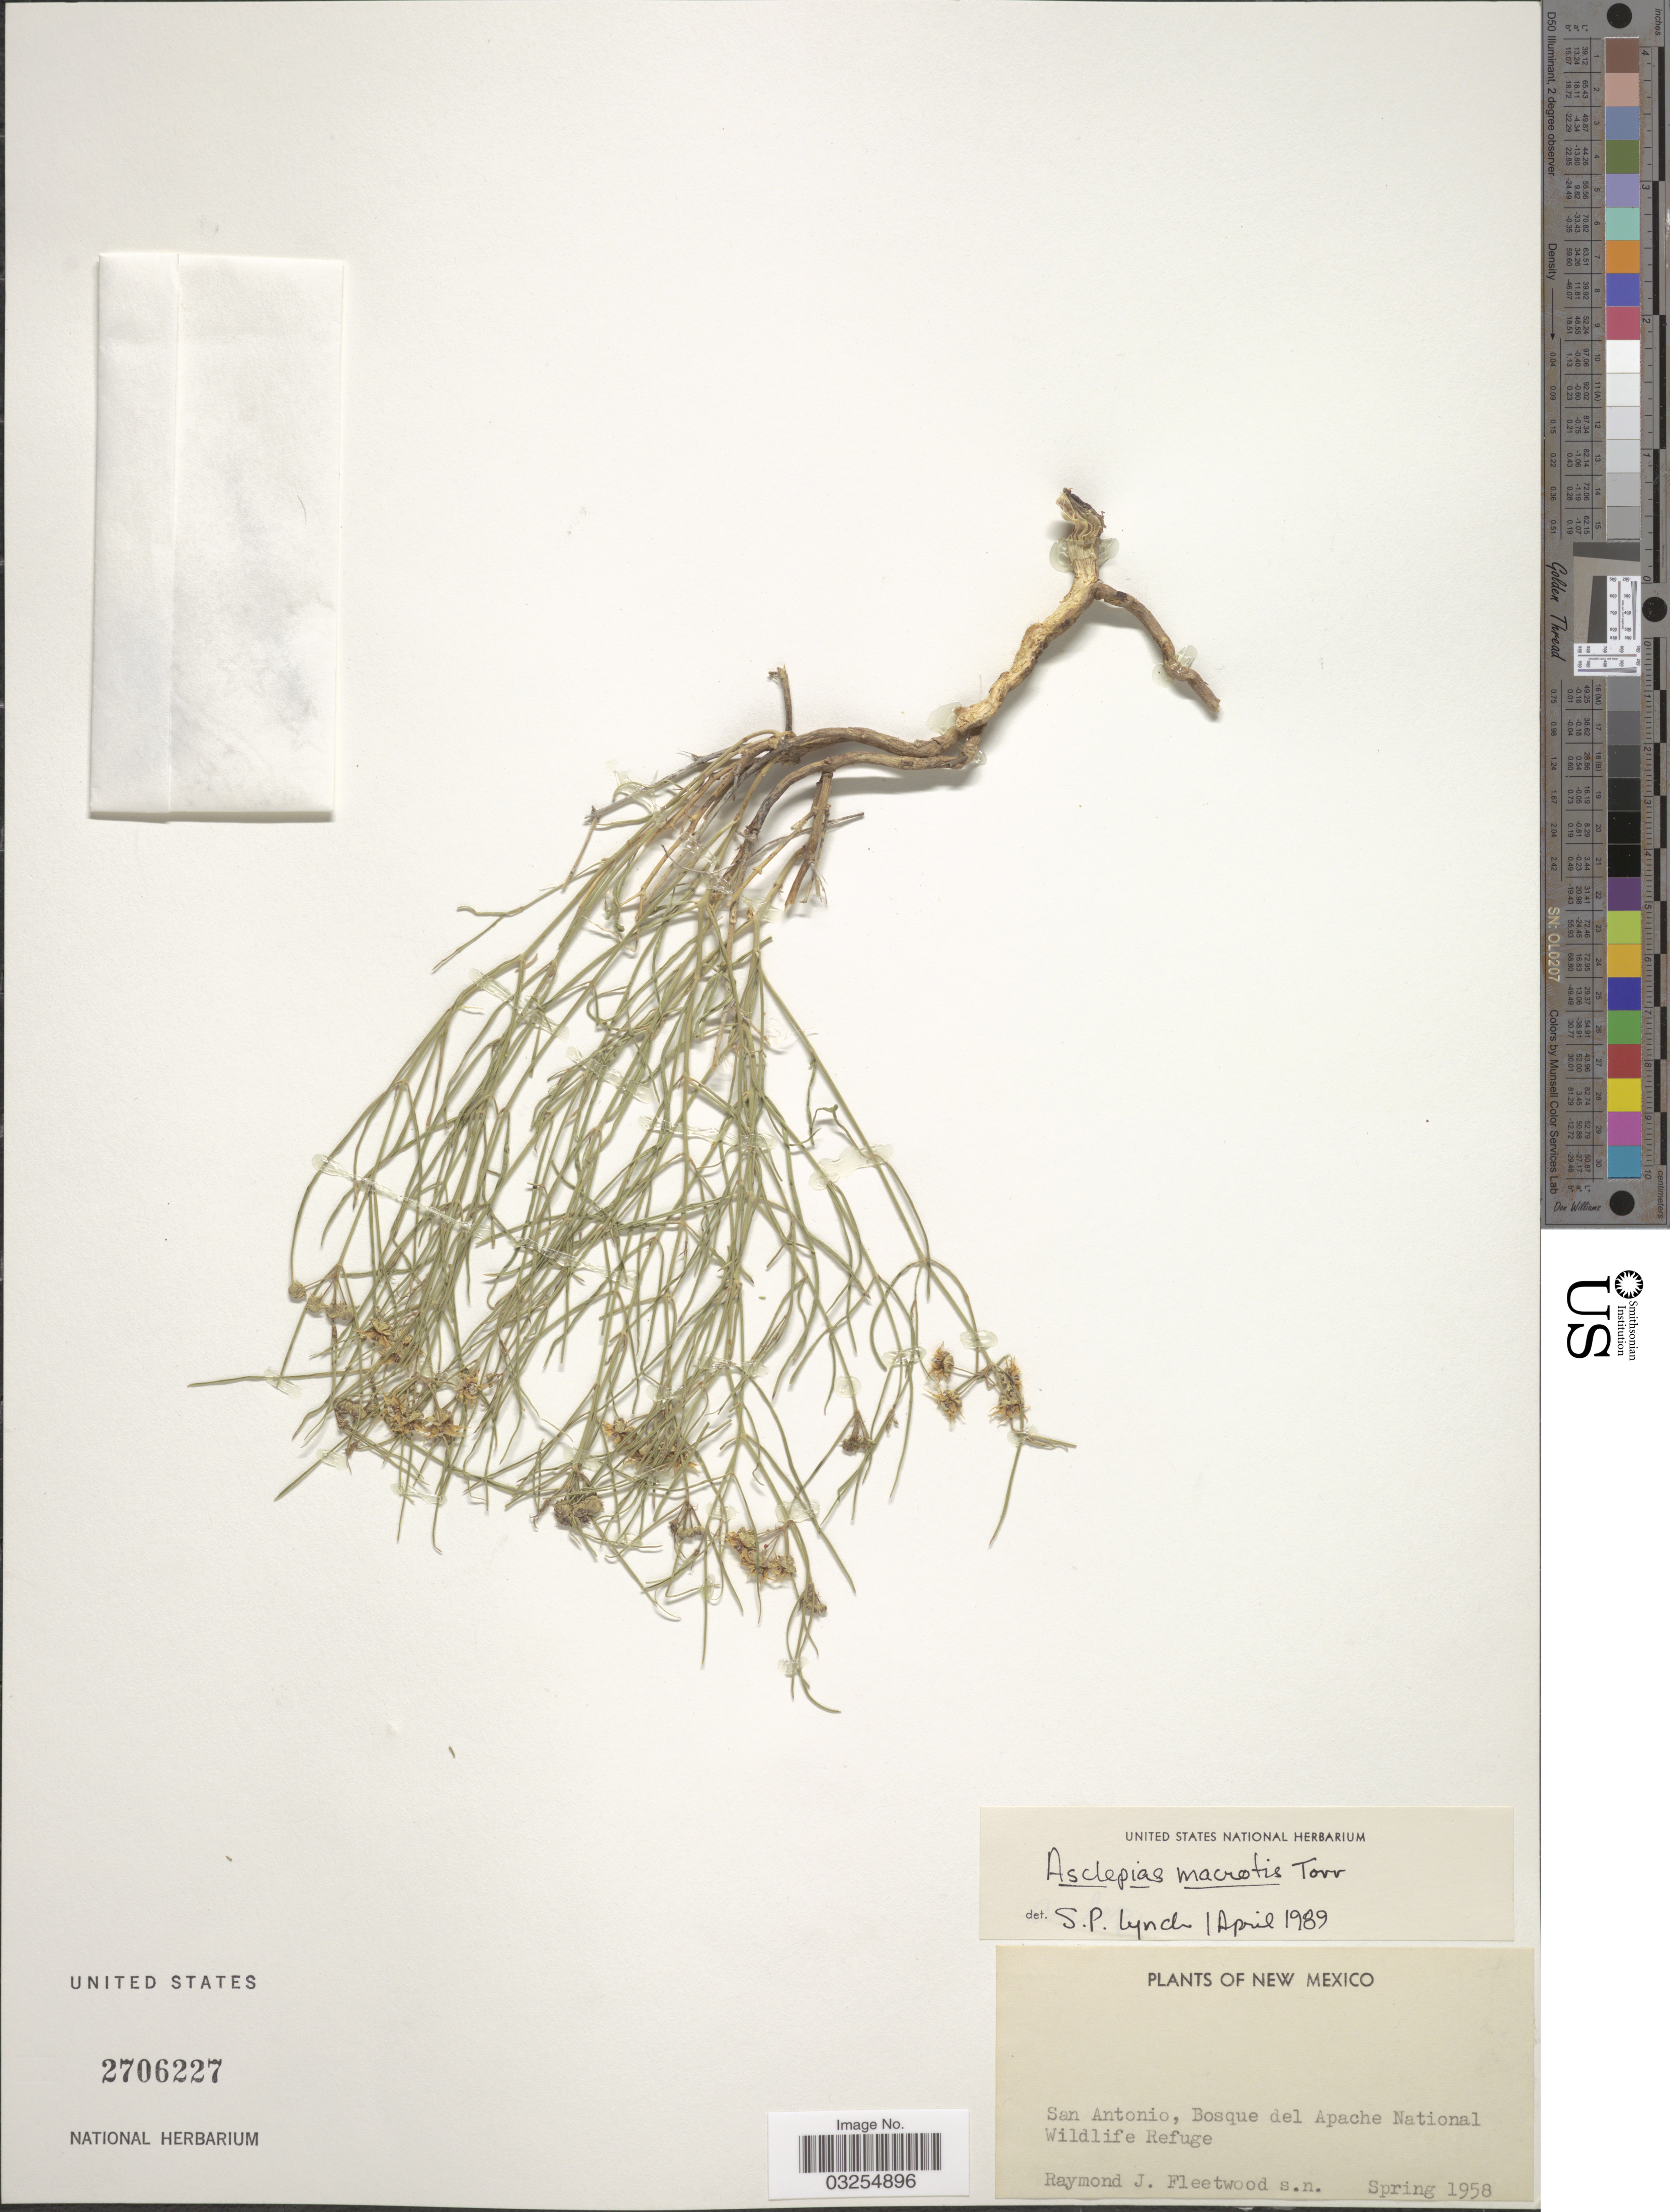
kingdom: Plantae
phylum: Tracheophyta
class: Magnoliopsida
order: Gentianales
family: Apocynaceae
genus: Asclepias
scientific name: Asclepias macrotis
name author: Torr.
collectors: R. J. Fleetwood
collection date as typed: Spring 1958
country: United States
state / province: New Mexico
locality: San Antonio, Bosque del Apache National Wildlife Refuge.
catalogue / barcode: US 2706227